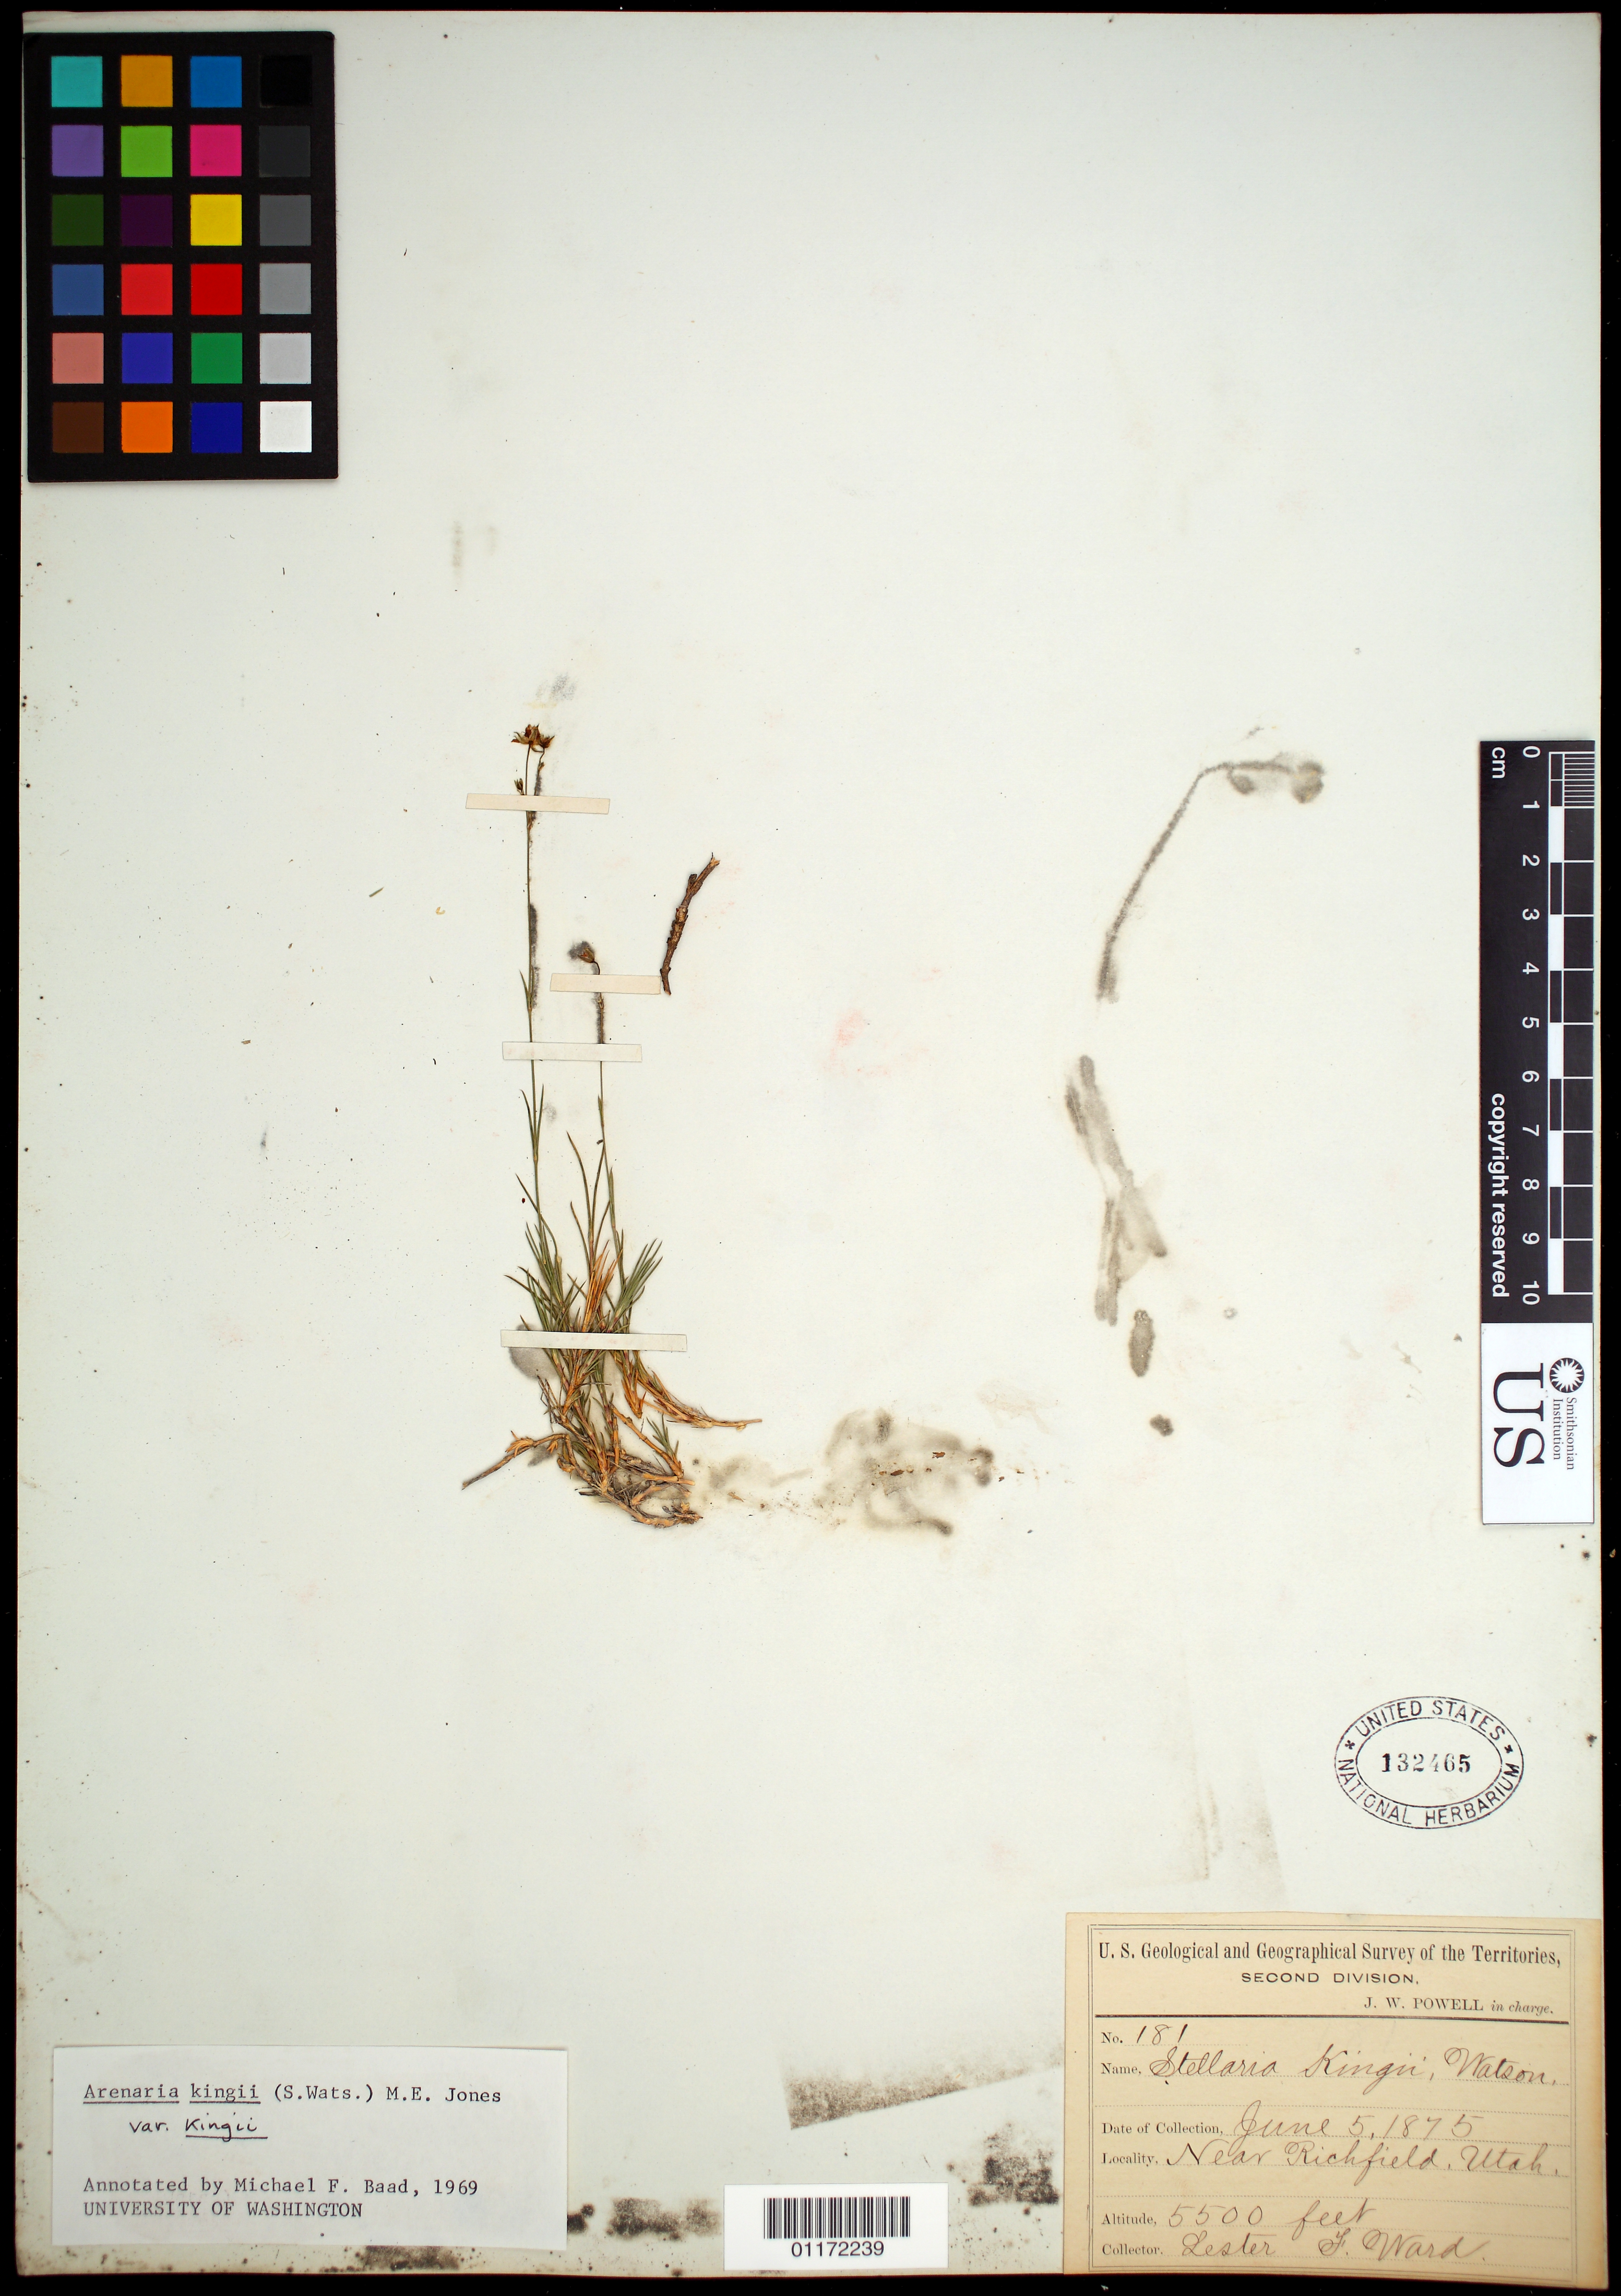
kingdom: Plantae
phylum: Tracheophyta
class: Magnoliopsida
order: Caryophyllales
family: Caryophyllaceae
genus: Eremogone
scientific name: Eremogone kingii var. kingii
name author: (S. Watson) Ikonn.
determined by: U.S. National Herbarium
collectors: L. F. Ward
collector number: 181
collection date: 1875-06-05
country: United States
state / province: Utah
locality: Near Richfield.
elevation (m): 1676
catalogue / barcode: US 132465